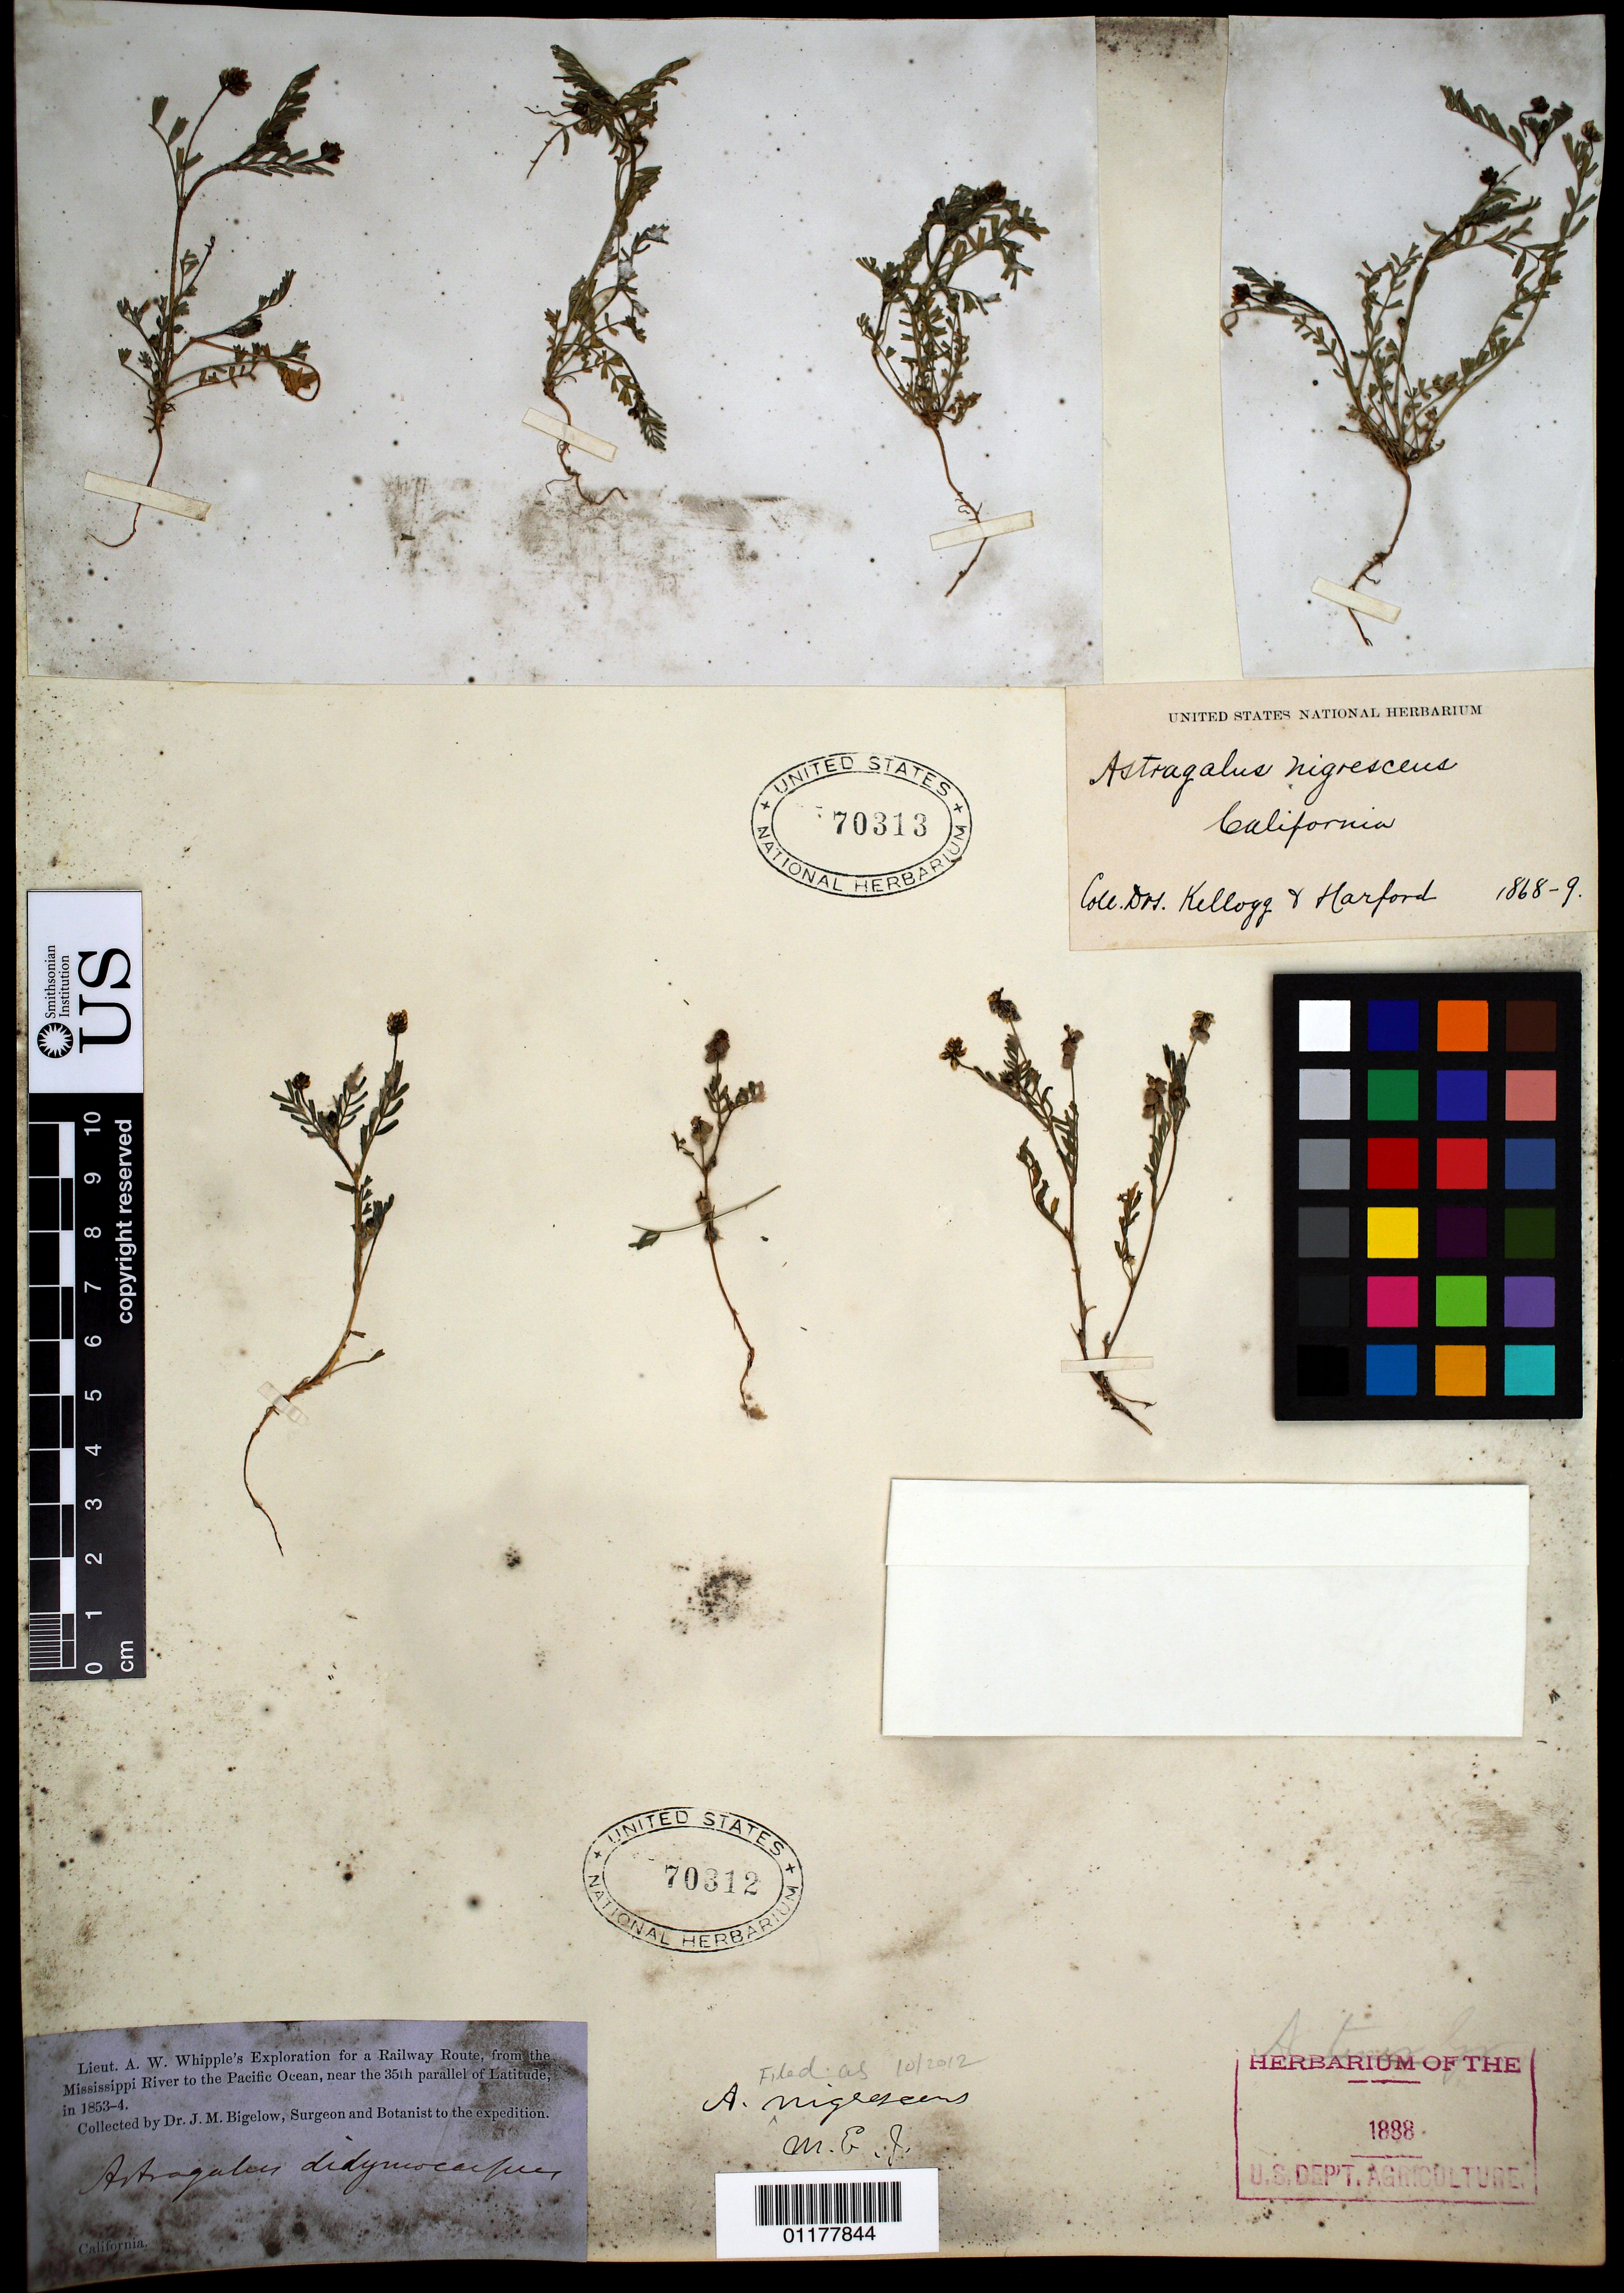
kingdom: Plantae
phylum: Tracheophyta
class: Magnoliopsida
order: Fabales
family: Fabaceae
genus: Astragalus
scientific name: Astragalus nigrescens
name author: Pall.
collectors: J. M. Bigelow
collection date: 1853/1854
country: United States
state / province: California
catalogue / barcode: US 70312